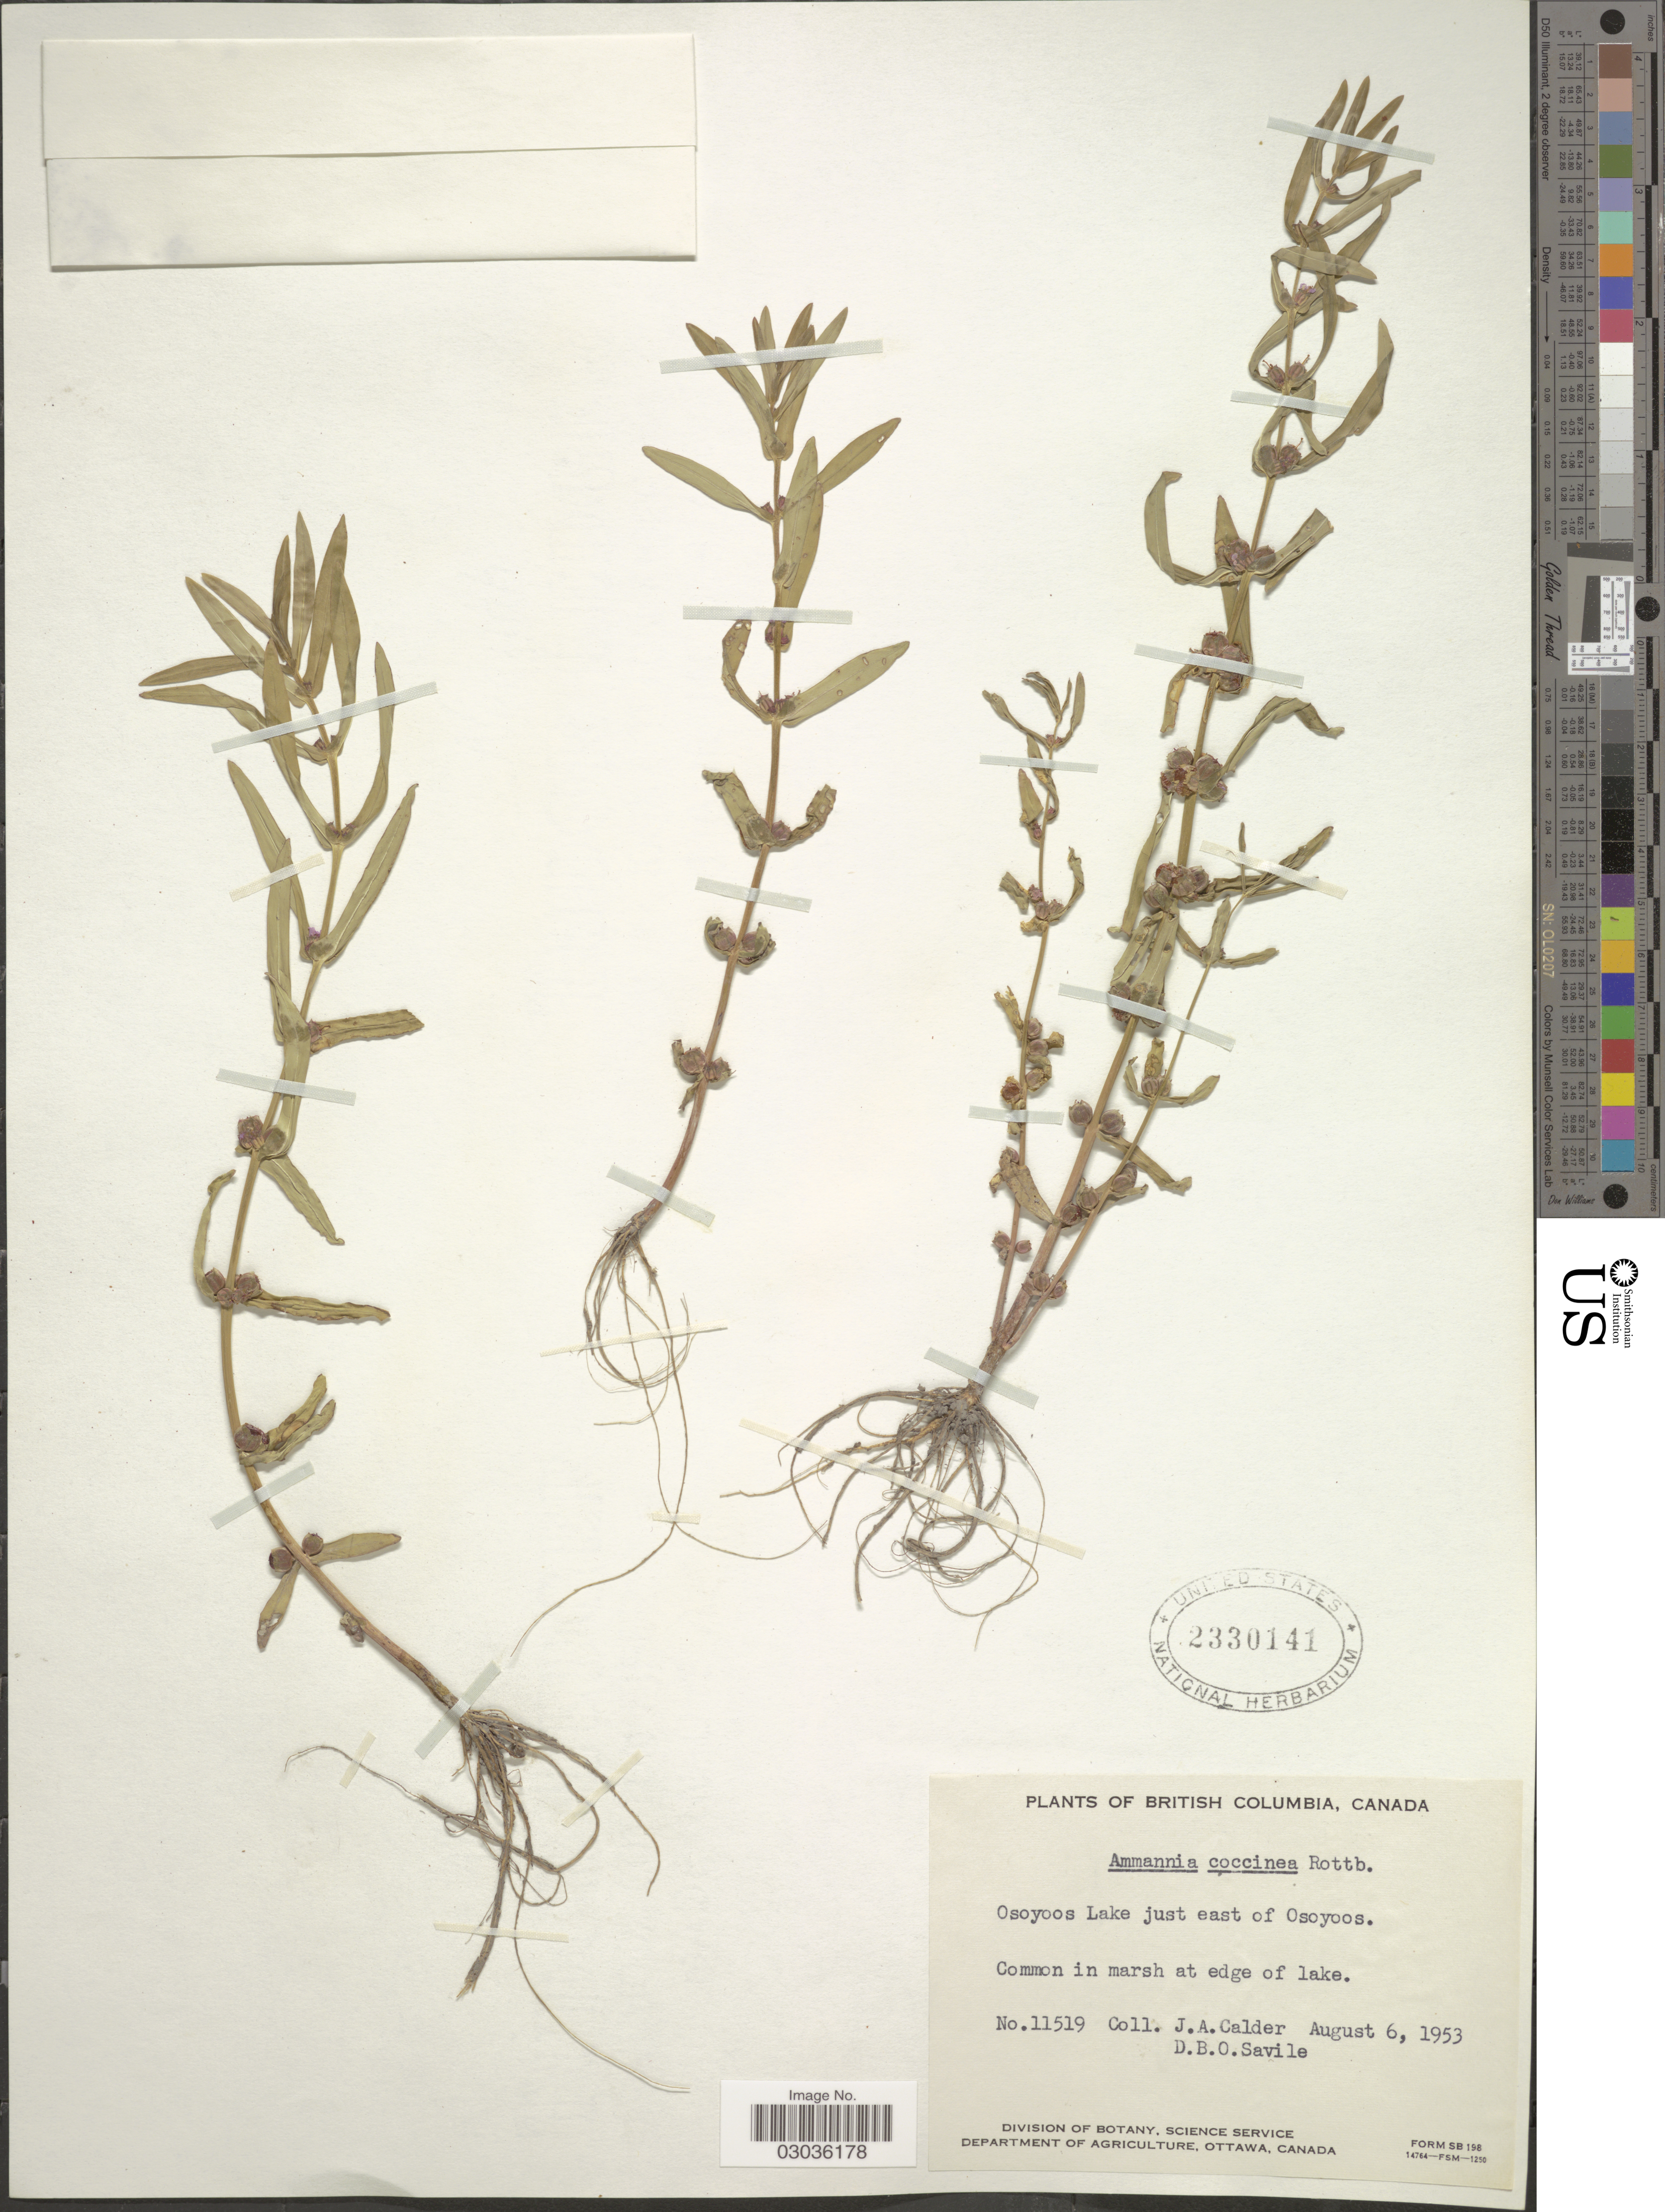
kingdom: Plantae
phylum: Tracheophyta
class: Magnoliopsida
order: Myrtales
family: Lythraceae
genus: Ammannia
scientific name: Ammannia coccinea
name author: Rottb.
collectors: J. A. Calder & D. Savile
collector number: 11519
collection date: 1953-08-06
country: Canada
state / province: British Columbia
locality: Osoyoos Lake just east of Osoyoos.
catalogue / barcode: US 2330141